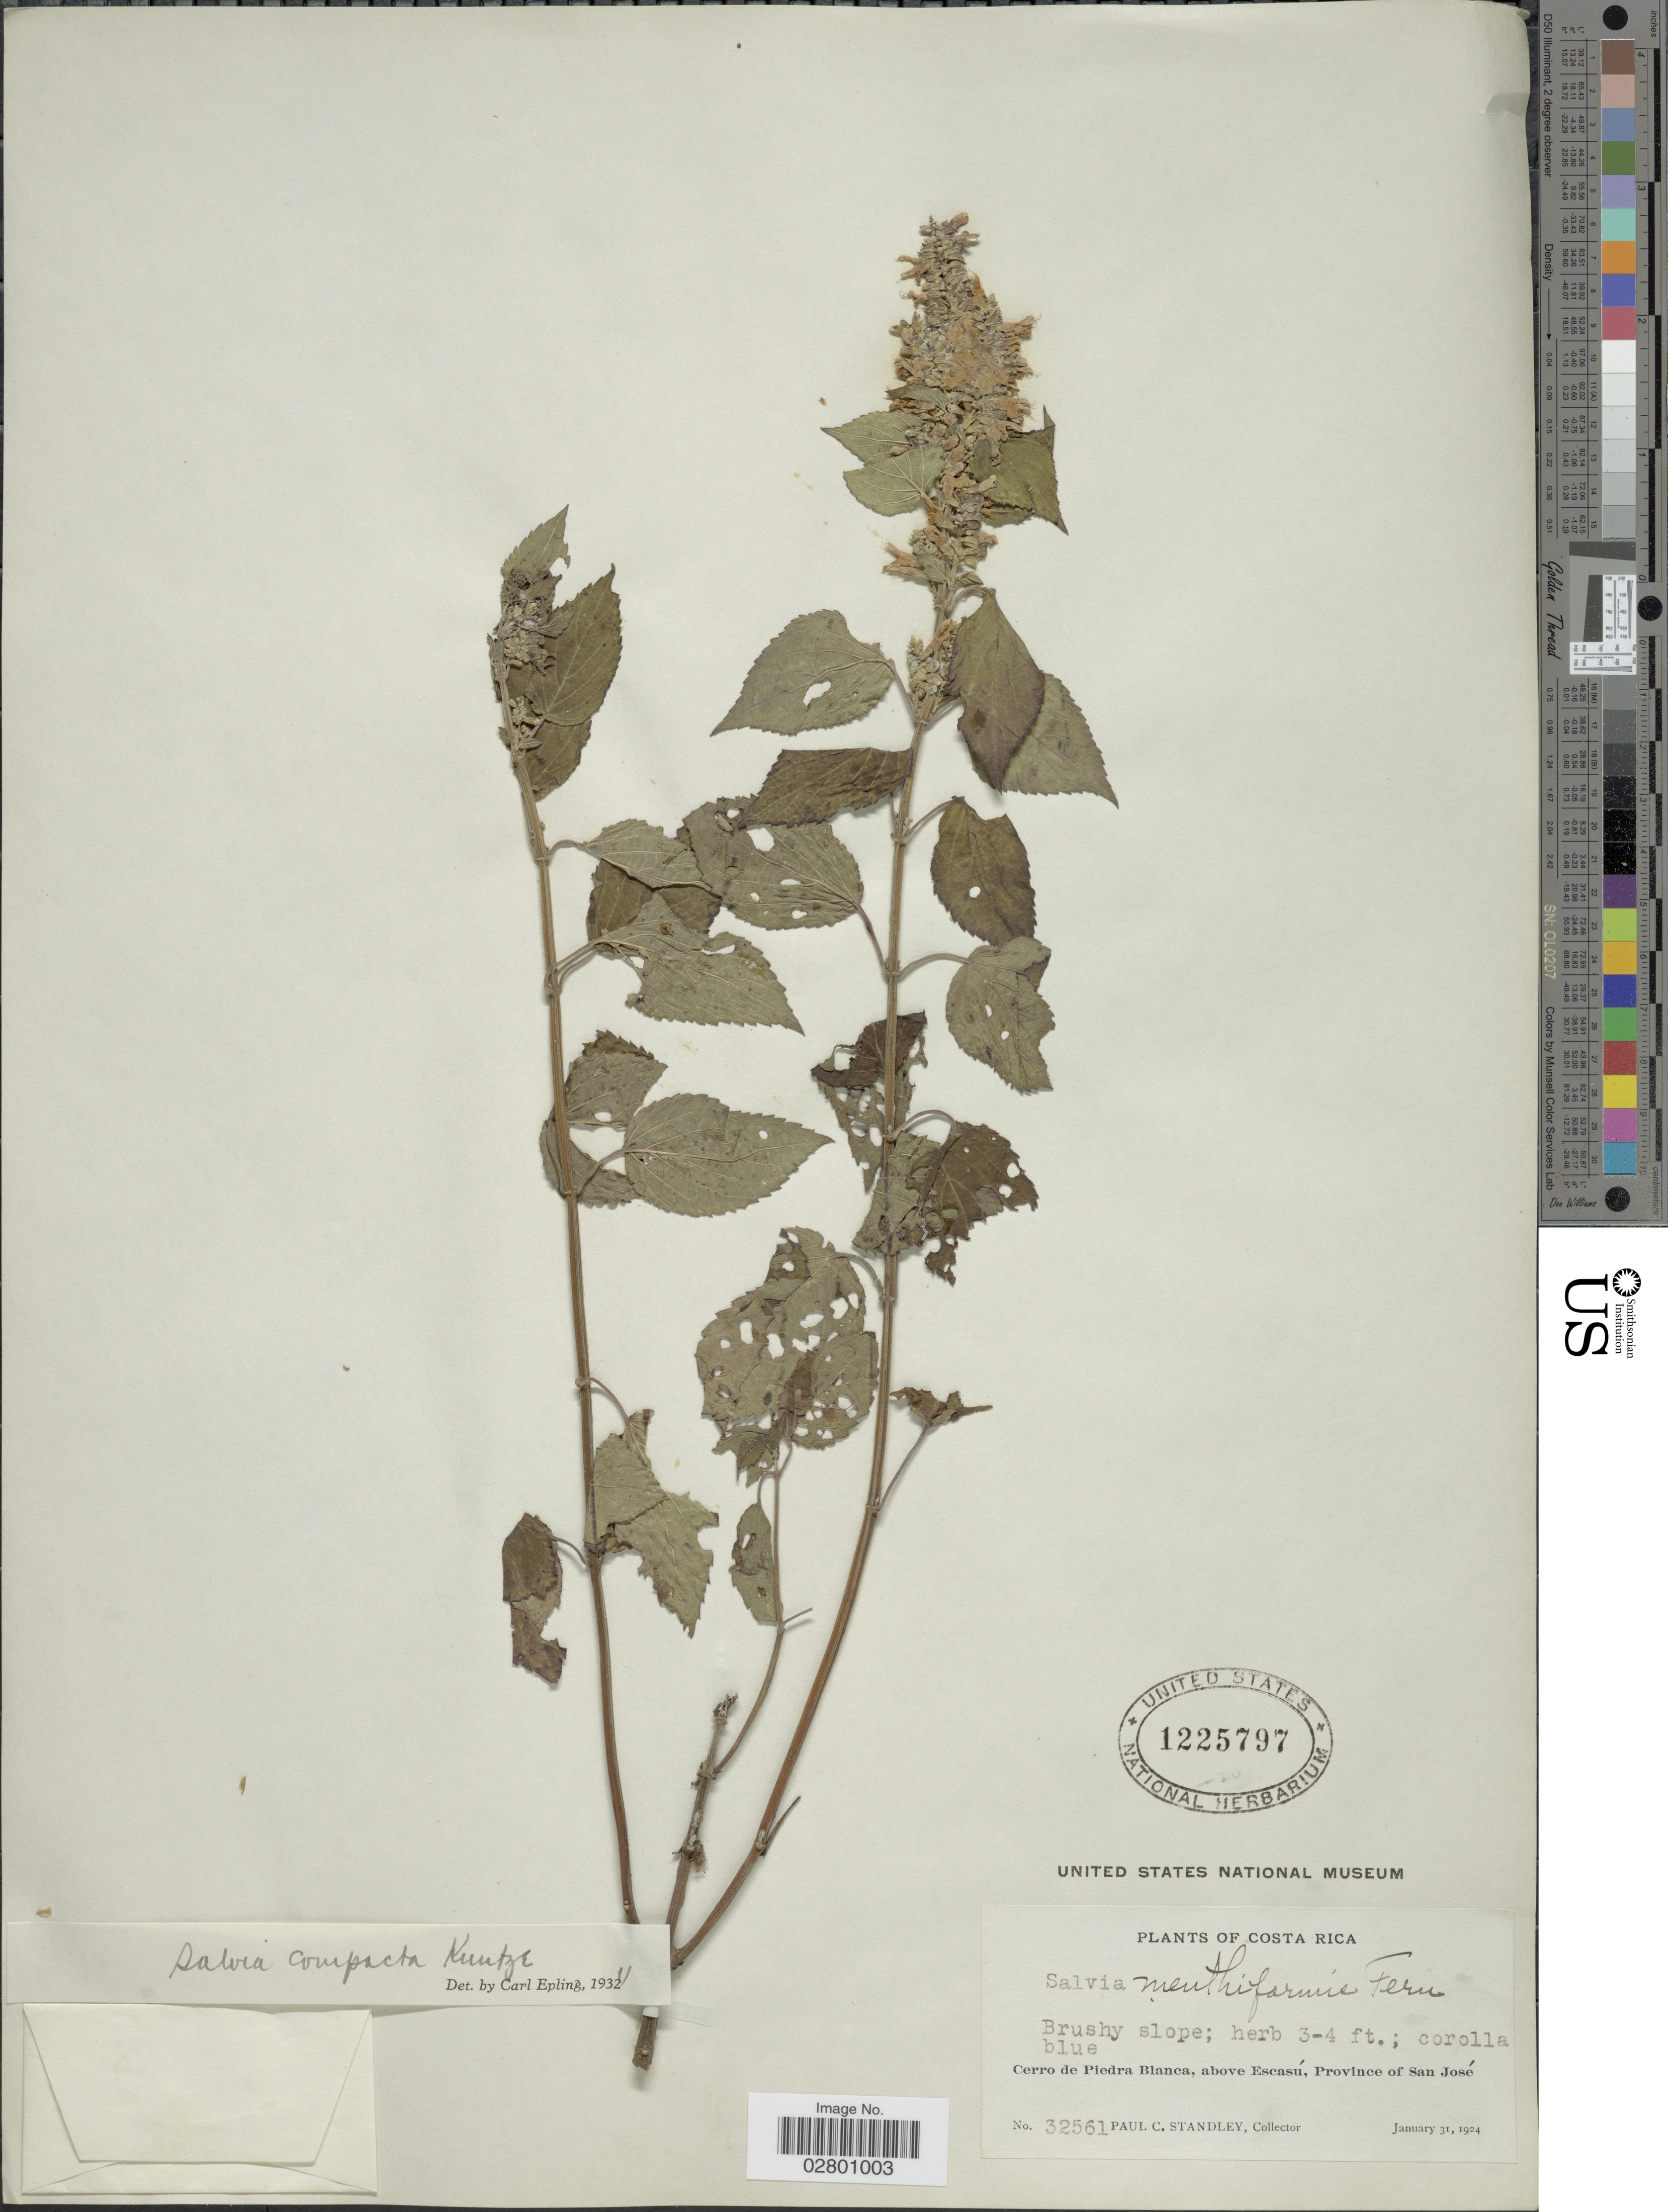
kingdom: Plantae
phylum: Tracheophyta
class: Magnoliopsida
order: Lamiales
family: Lamiaceae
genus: Salvia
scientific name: Salvia compacta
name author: Kuntze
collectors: P. C. Standley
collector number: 32561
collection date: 1924-01-31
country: Costa Rica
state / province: San José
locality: Cerro de Piedra Blanca, above Escasú.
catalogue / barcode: US 1225797